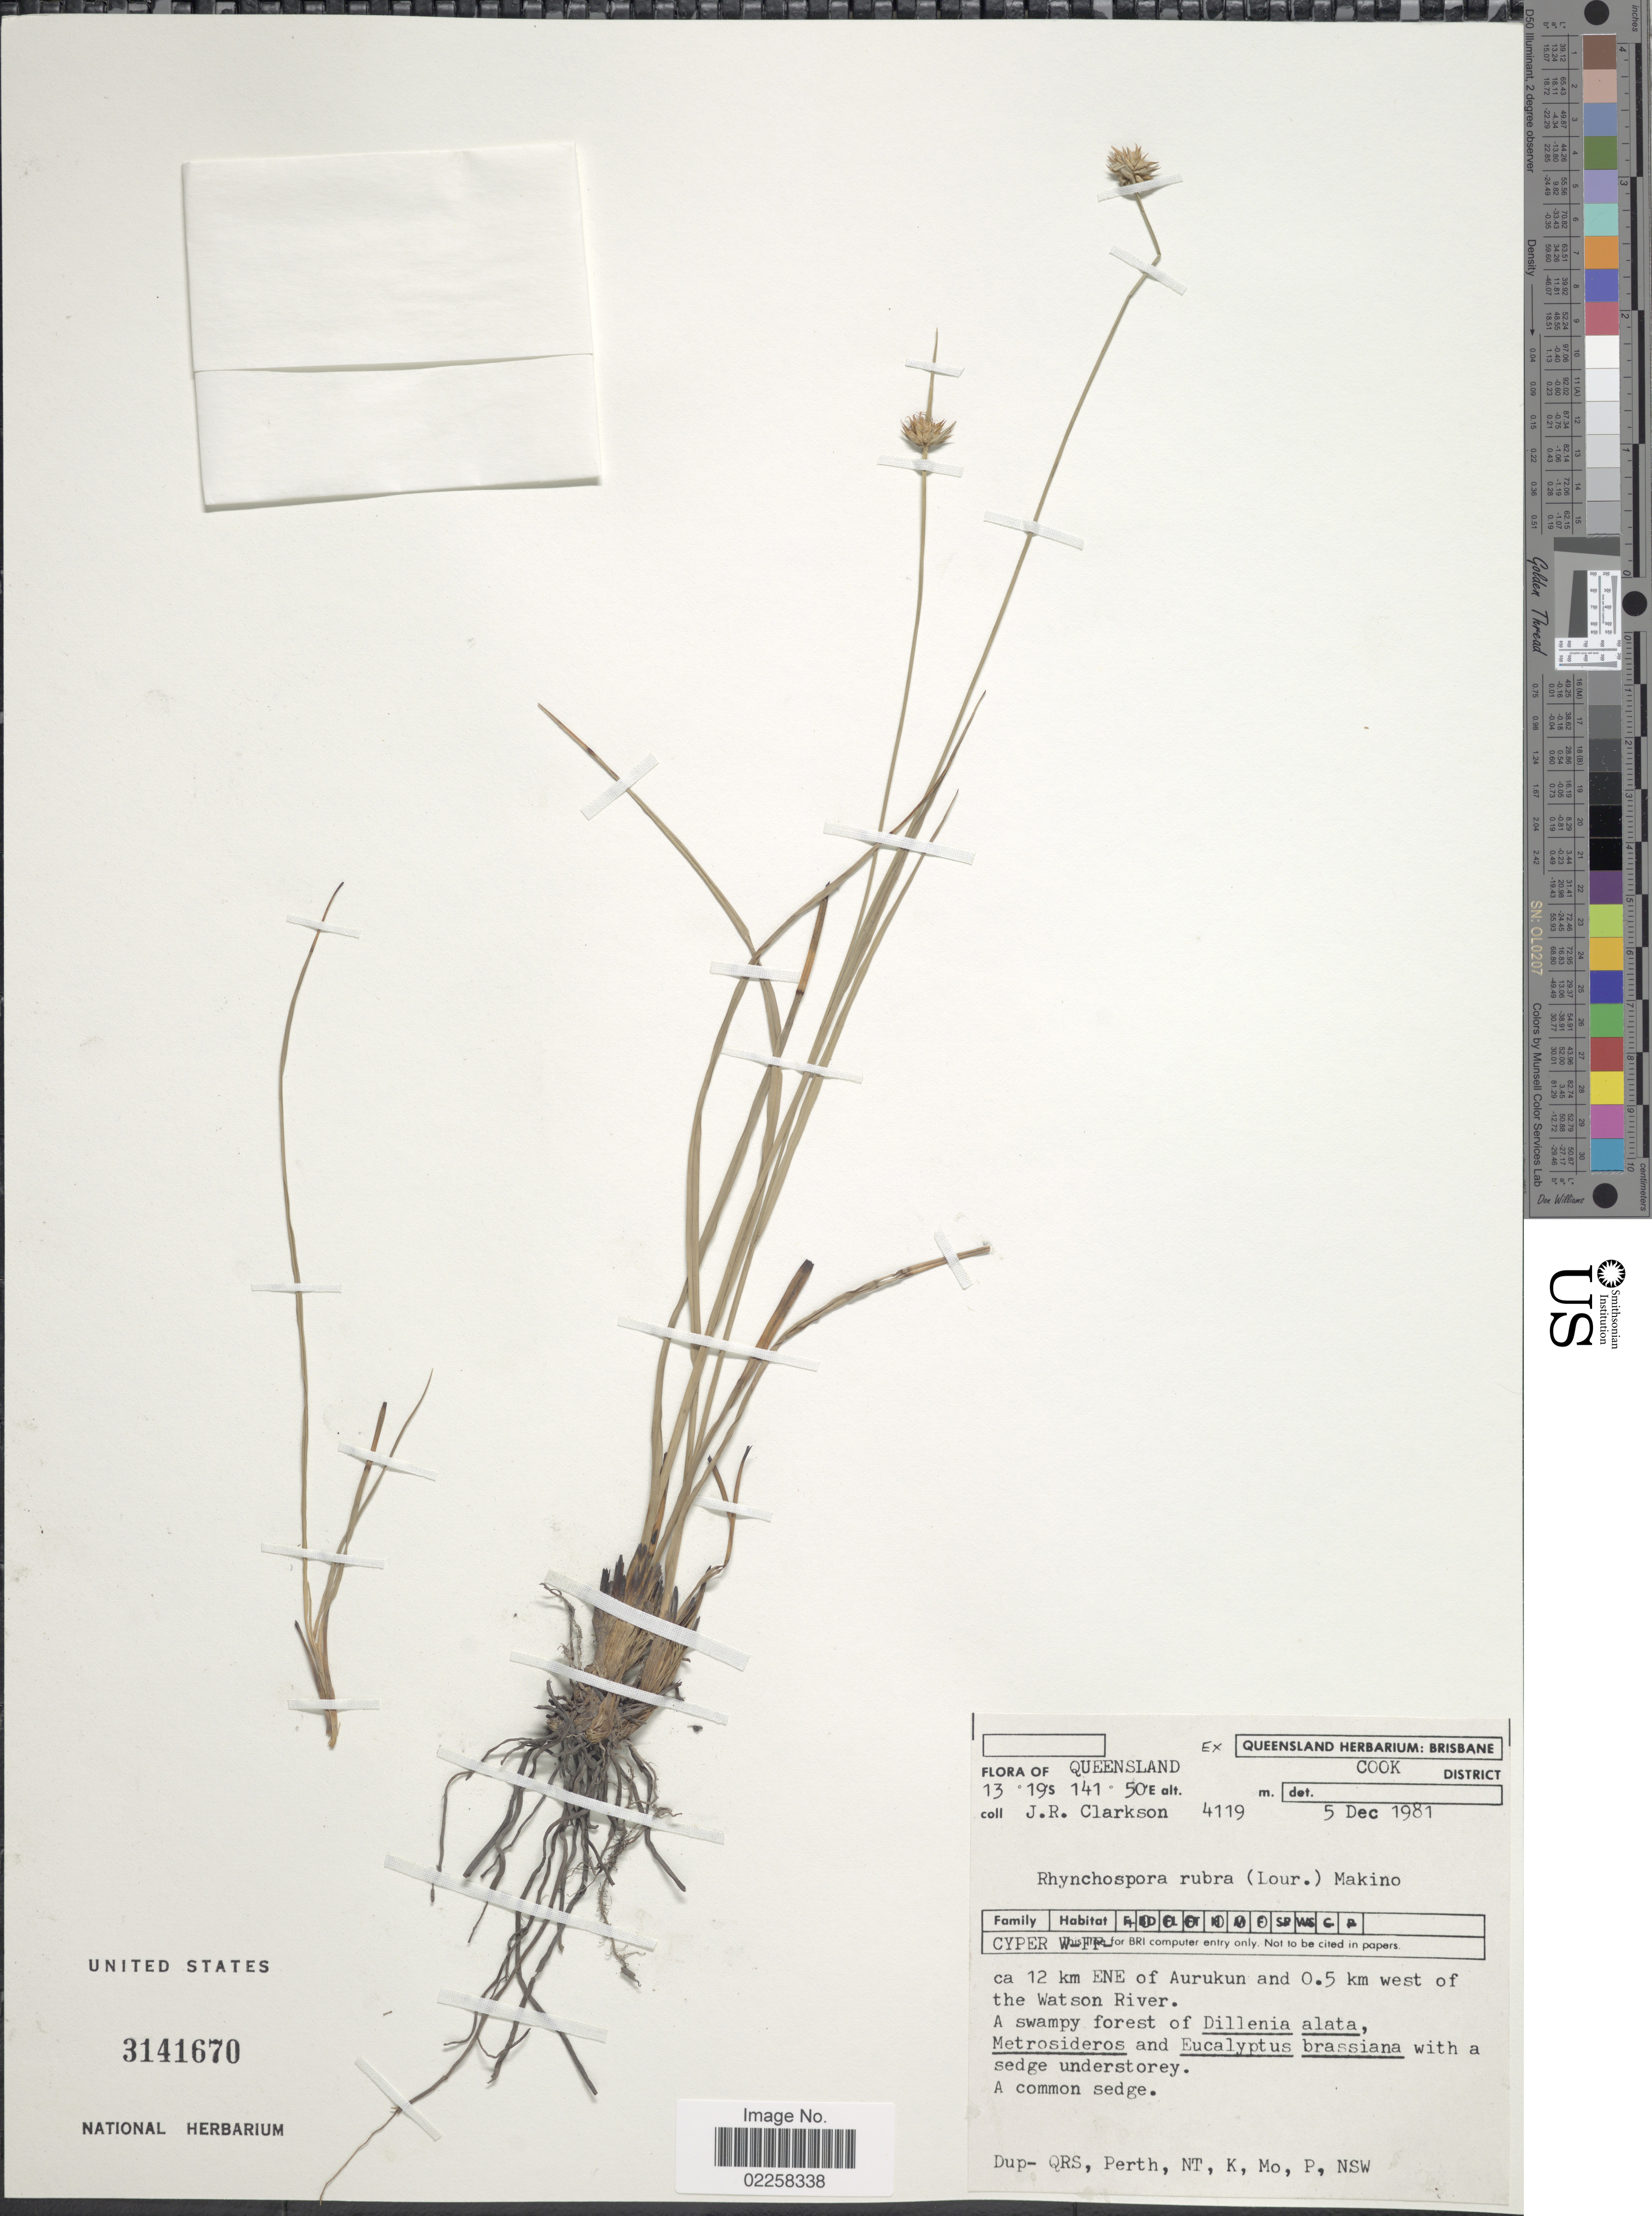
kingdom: Plantae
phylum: Tracheophyta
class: Liliopsida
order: Poales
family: Cyperaceae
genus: Rhynchospora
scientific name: Rhynchospora rubra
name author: (Lour.) Makino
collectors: J. Clarkson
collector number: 4119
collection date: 1981-12-05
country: Australia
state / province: Queensland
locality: Ca. 12 km ENE of Aurukun and 0.5 km west of the Watson River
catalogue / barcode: US 3141670